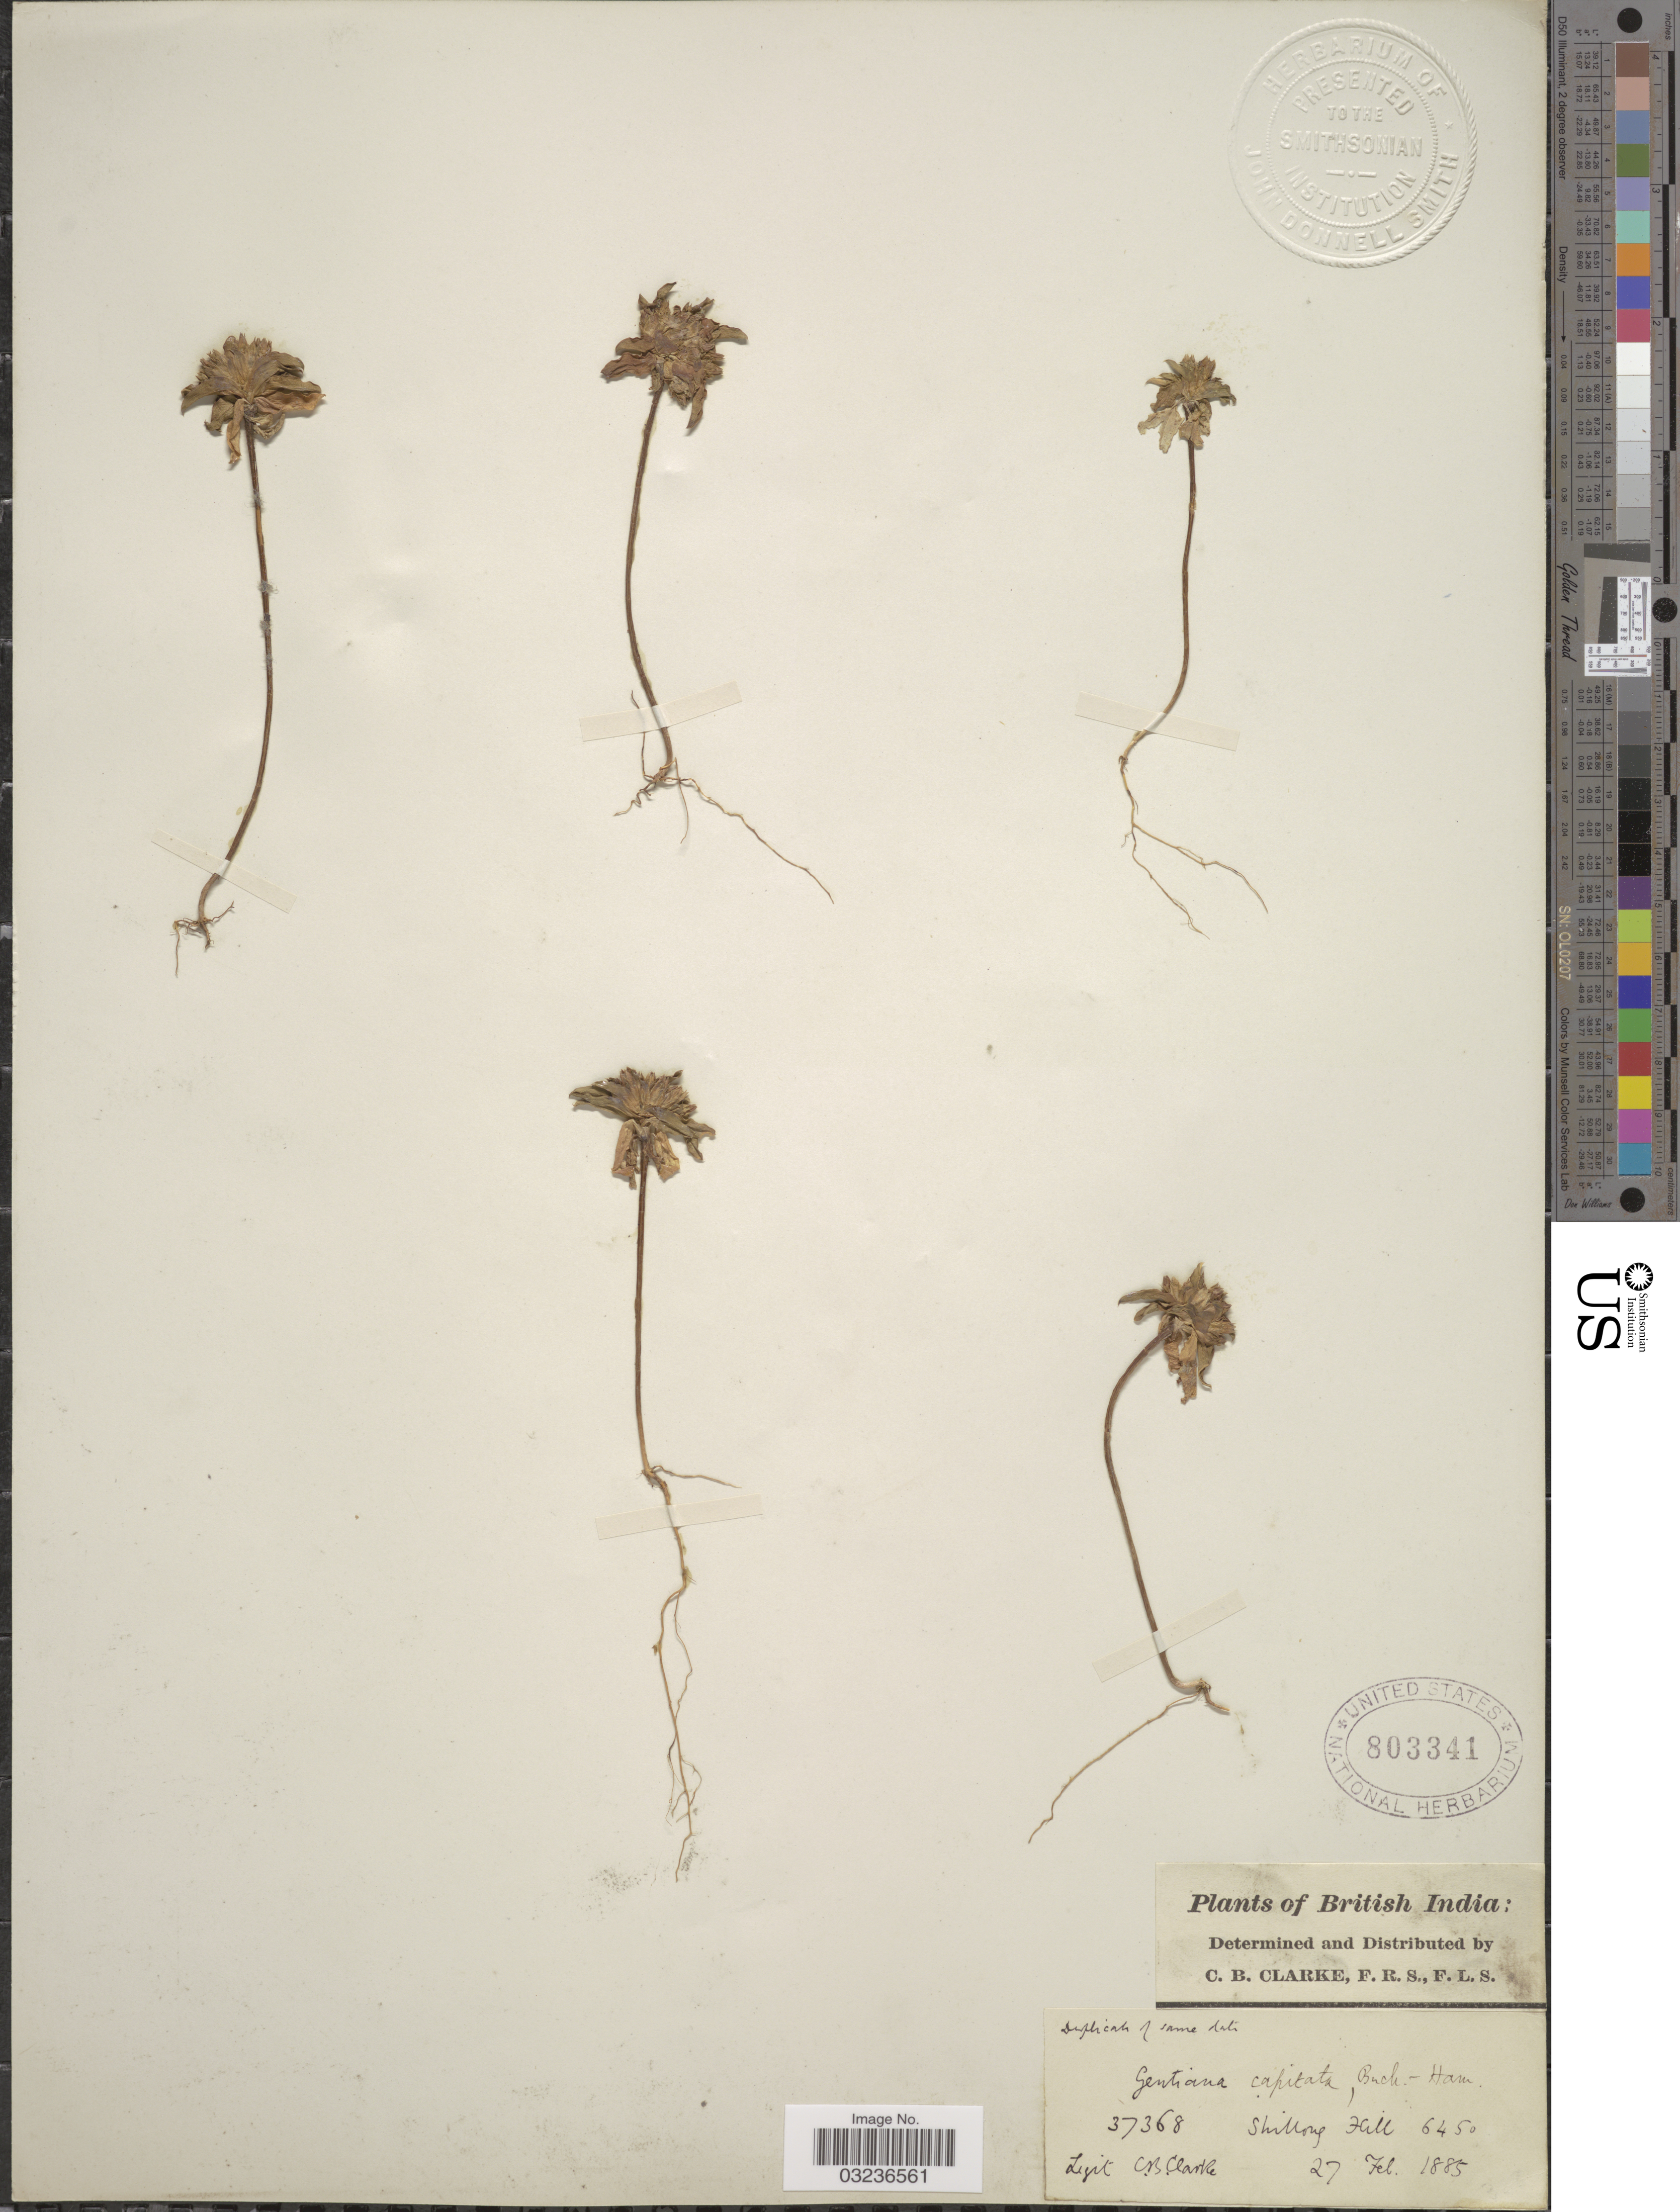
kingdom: Plantae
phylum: Tracheophyta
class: Magnoliopsida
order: Gentianales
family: Gentianaceae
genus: Gentiana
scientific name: Gentiana capitata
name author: Buch.-Ham. ex D. Don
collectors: C. B. Clarke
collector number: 37368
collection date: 1885-02-27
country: India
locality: British India. Shillong Hill.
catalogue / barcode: US 803341